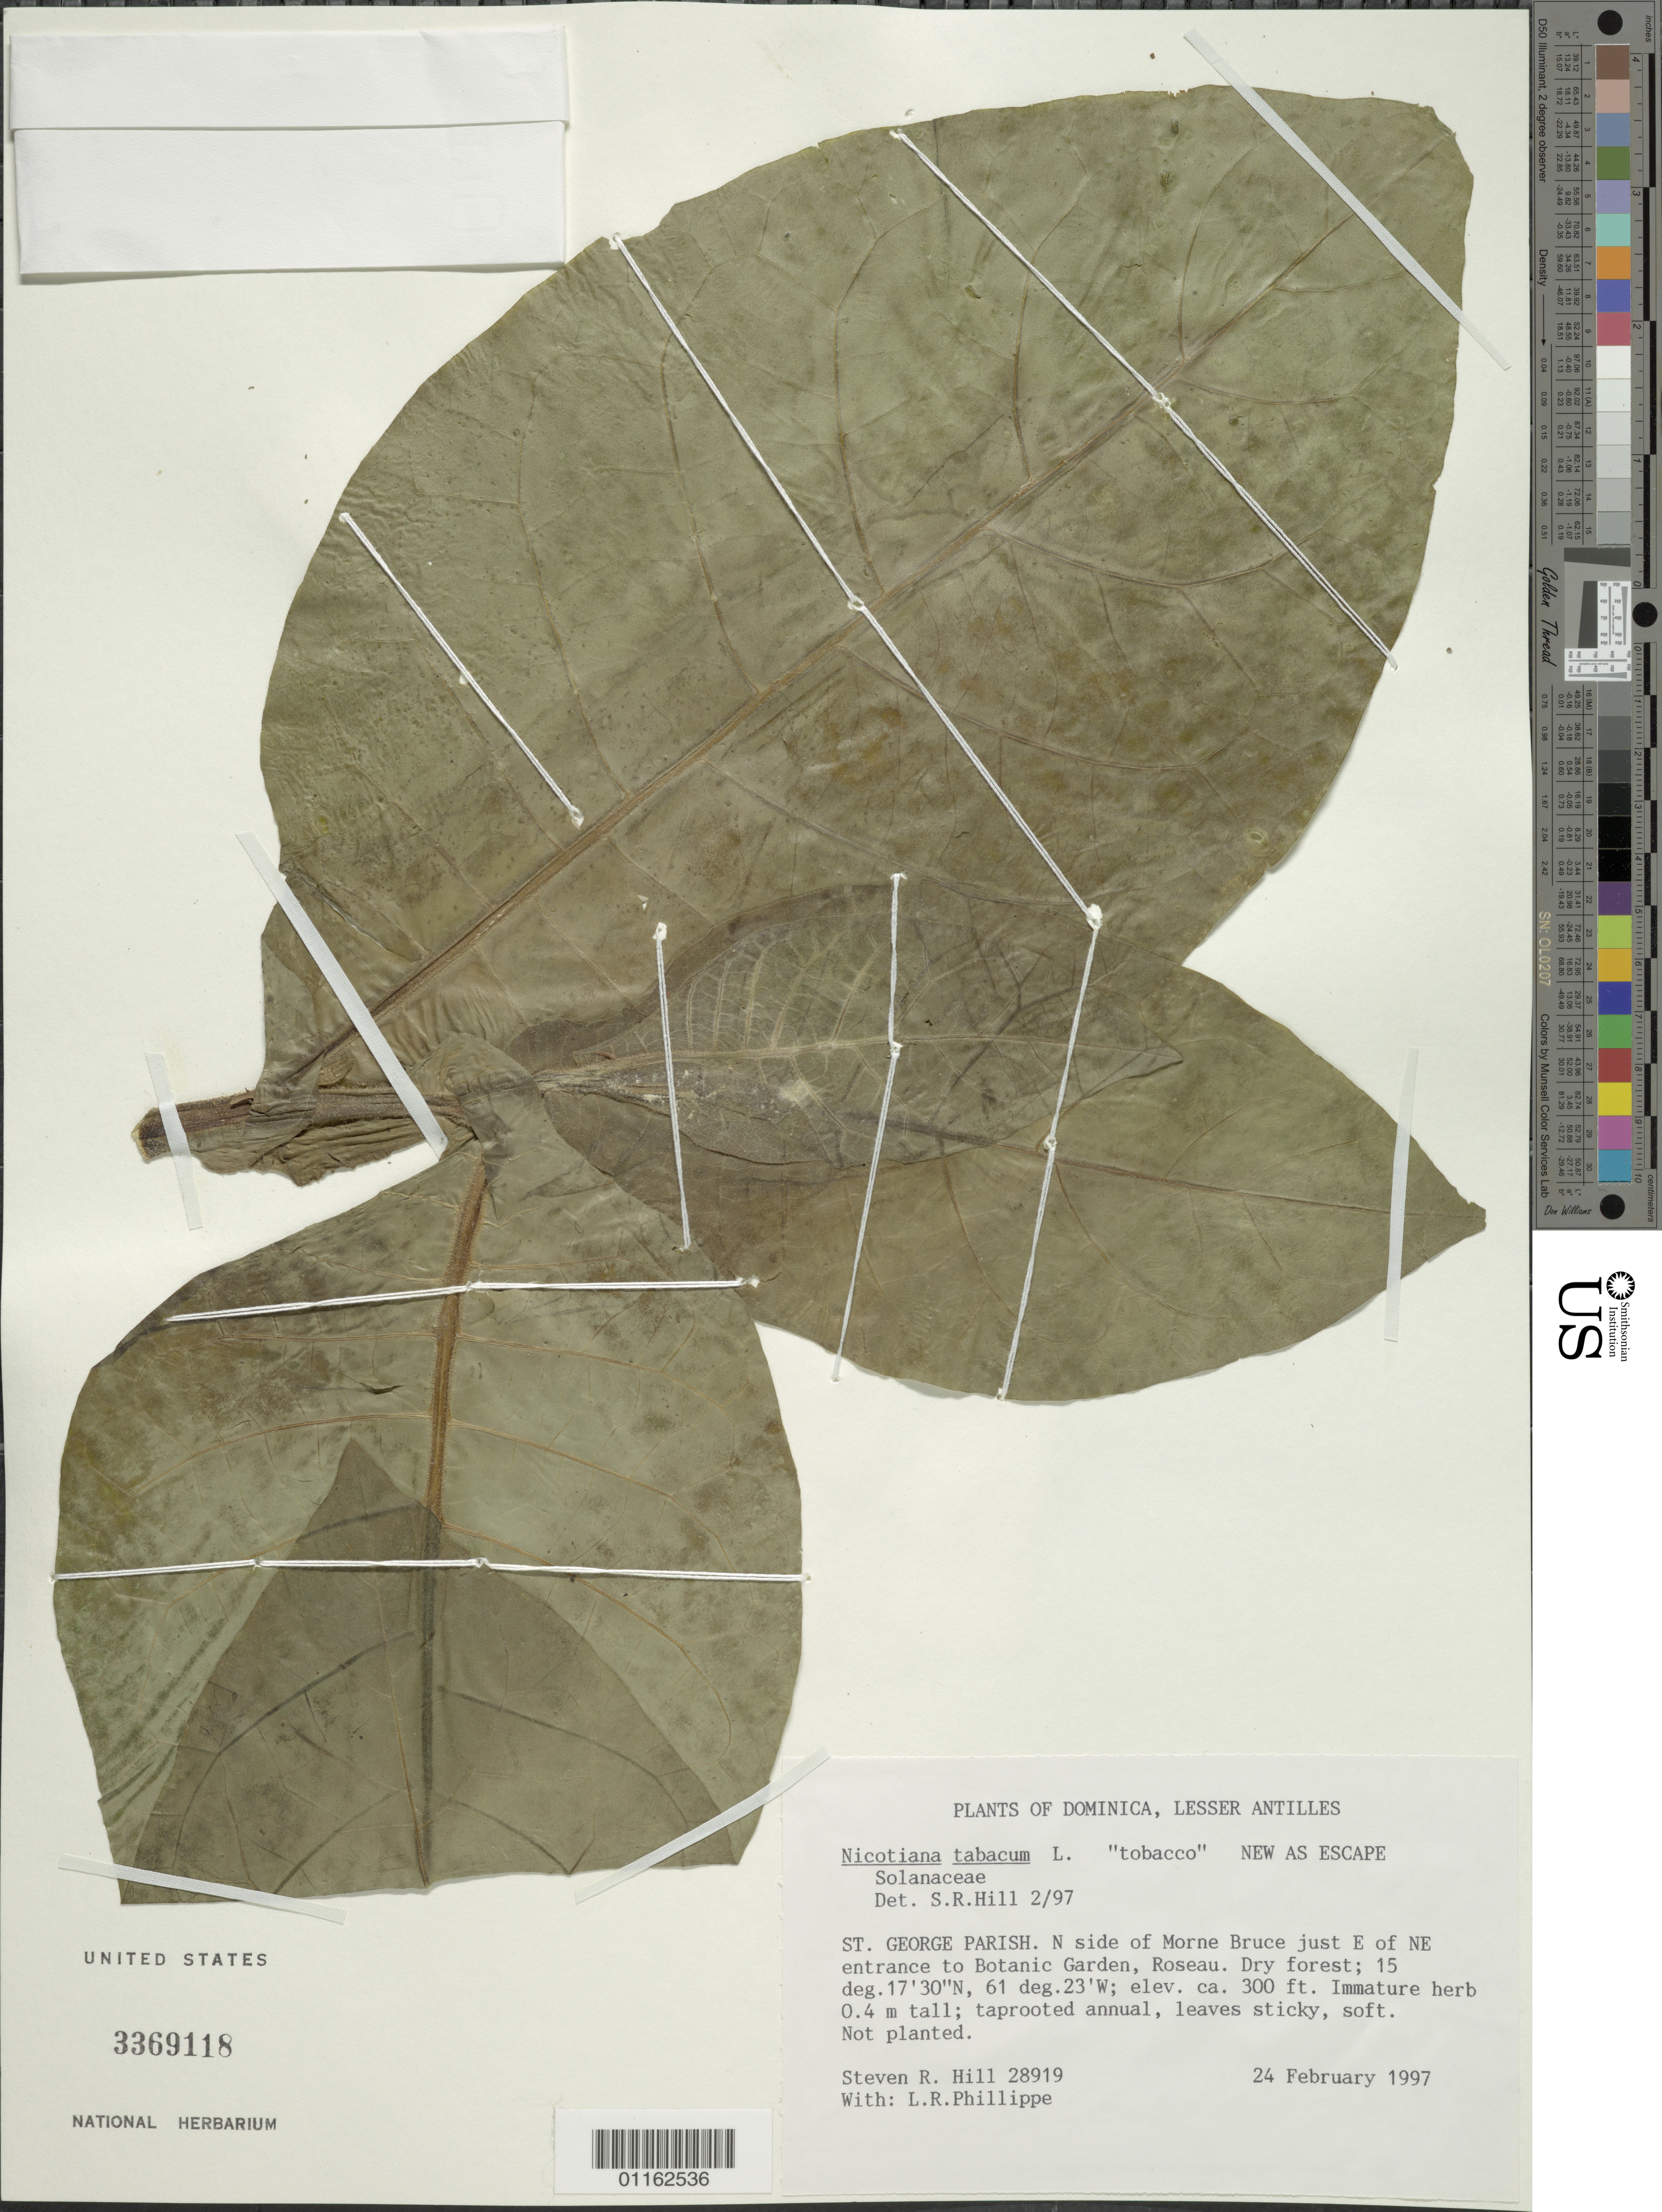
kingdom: Plantae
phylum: Tracheophyta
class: Magnoliopsida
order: Solanales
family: Solanaceae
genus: Nicotiana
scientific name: Nicotiana tabacum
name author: L.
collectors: S. R. Hill & L. Phillippe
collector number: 28919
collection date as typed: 24 Feb 1997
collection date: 1997-02-24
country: Dominica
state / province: St. George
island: Dominica I.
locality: St. George Parish. N side of Morne Bruce just E of NE entrance to Botanic Garden, Roseau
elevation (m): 91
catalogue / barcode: US 3369118